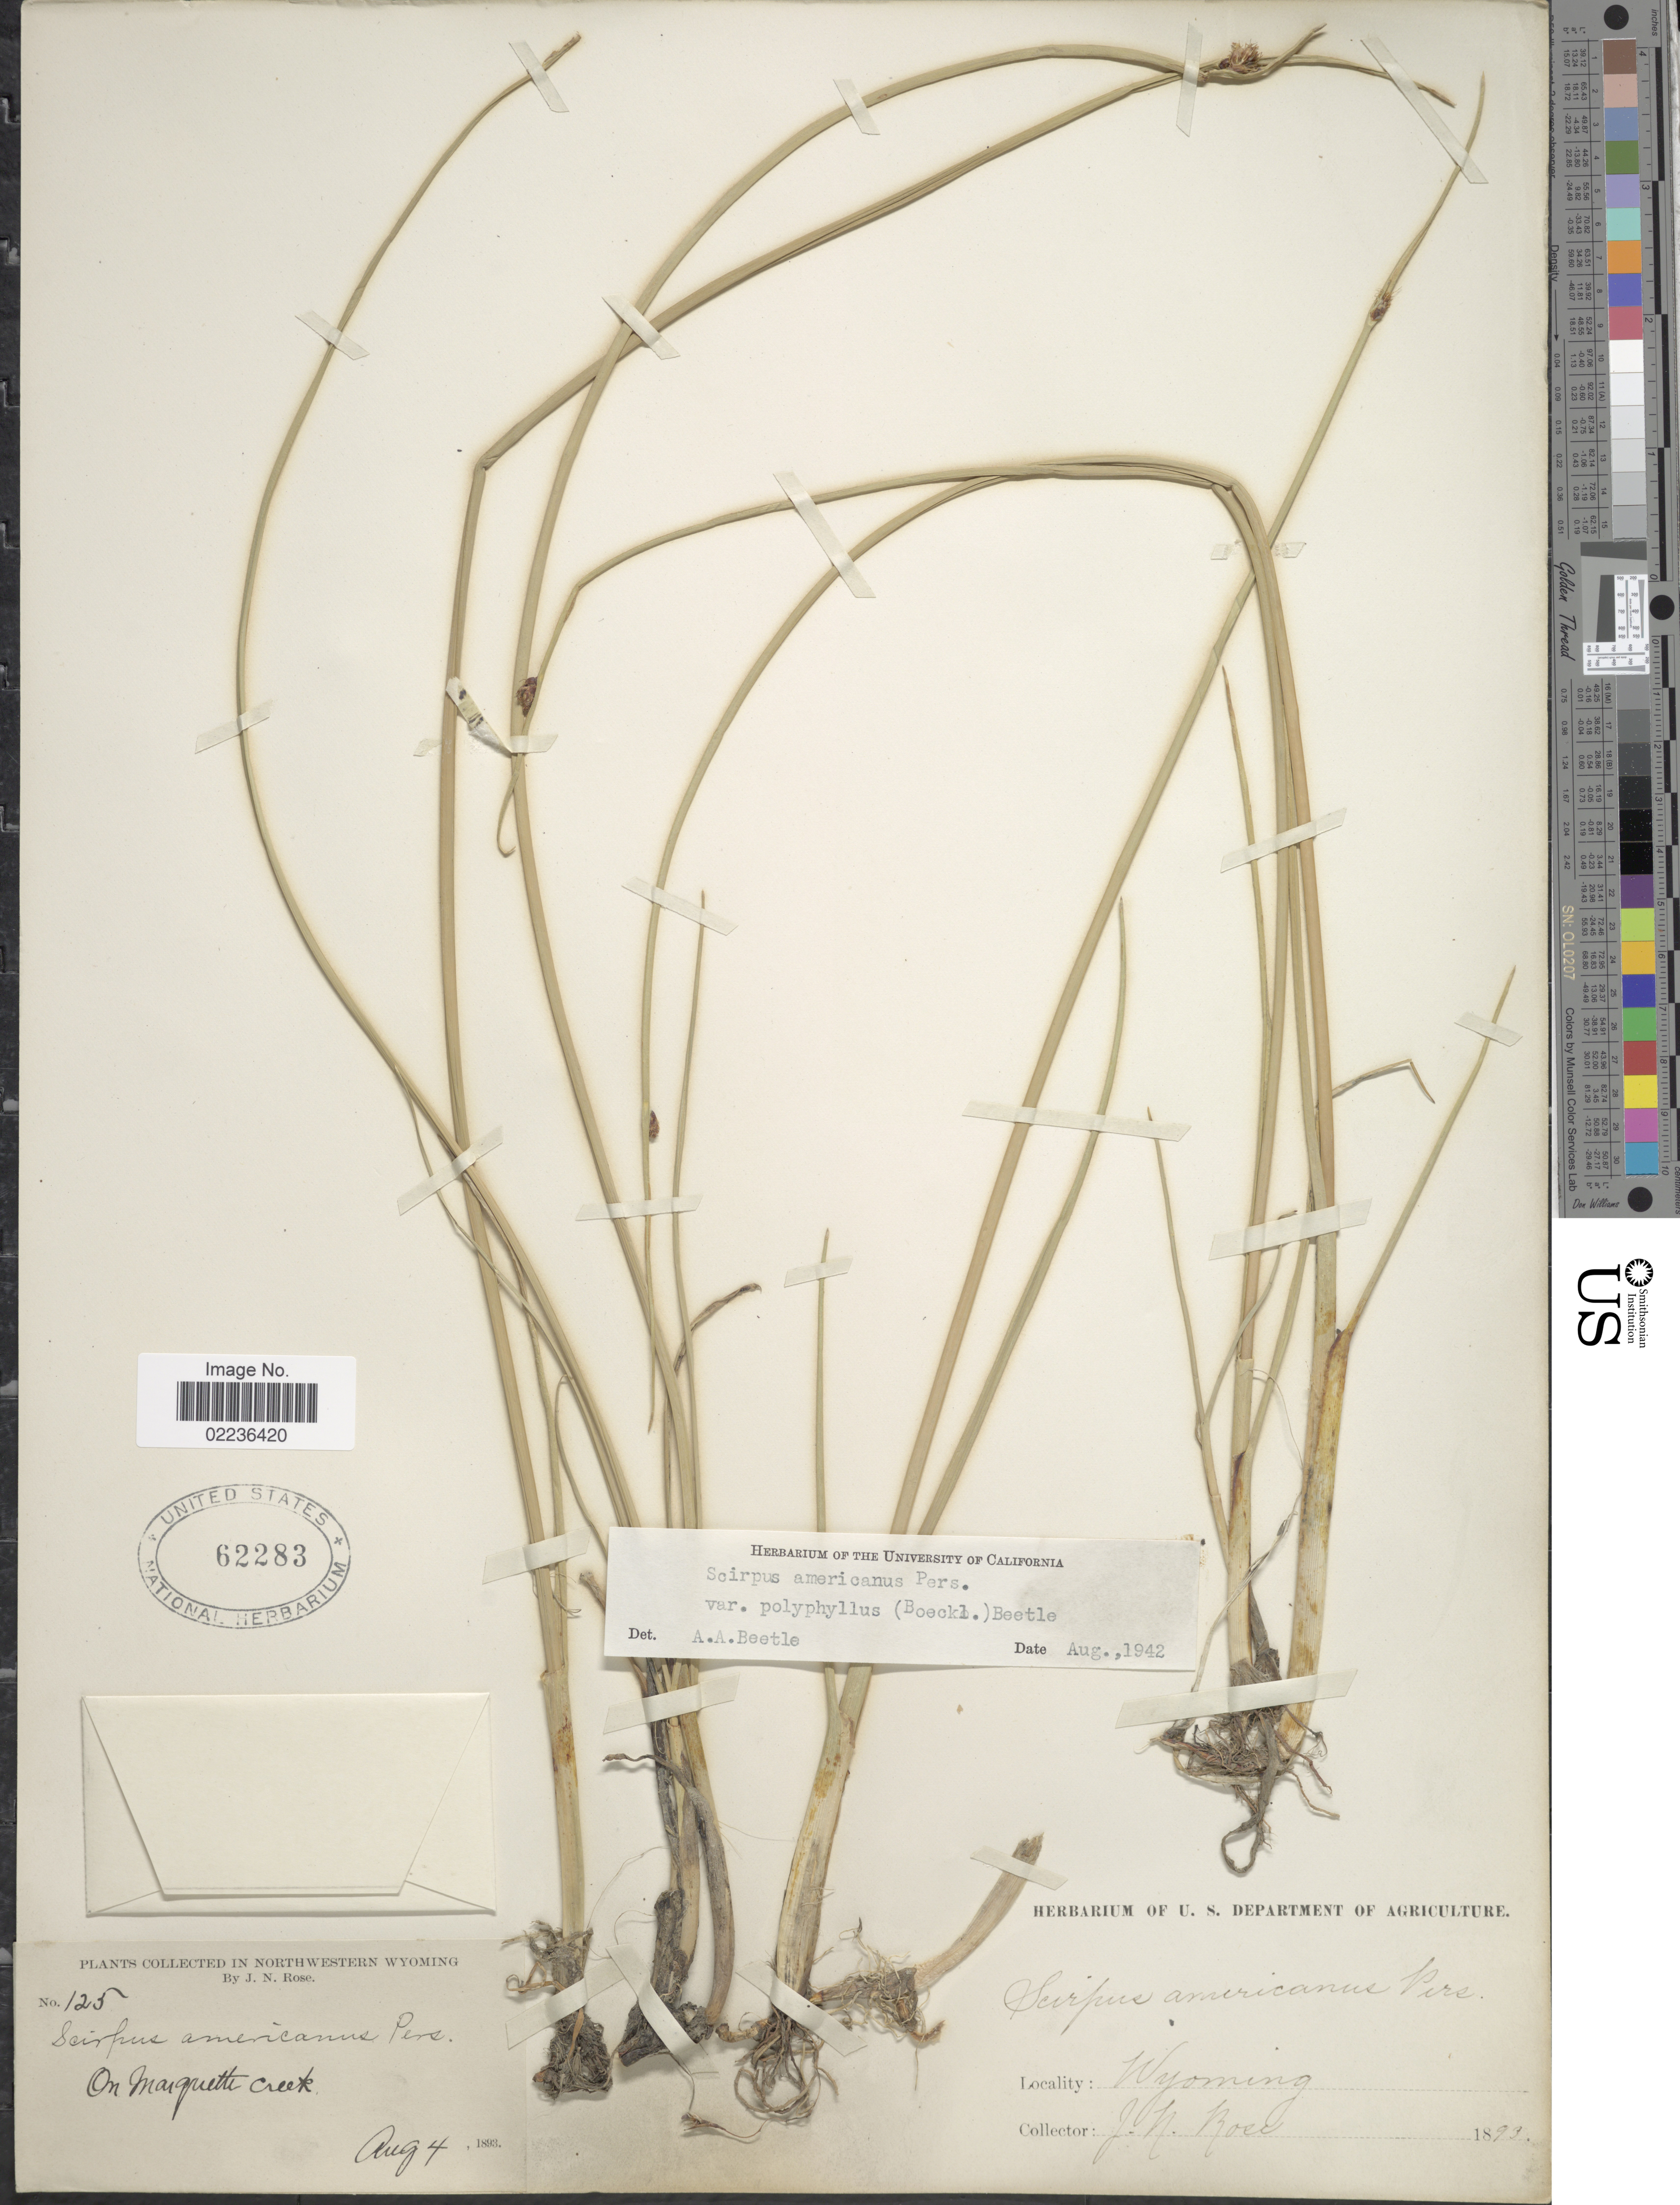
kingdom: Plantae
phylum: Tracheophyta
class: Liliopsida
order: Poales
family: Cyperaceae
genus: Schoenoplectus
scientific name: Schoenoplectus pungens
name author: (Vahl) Palla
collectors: J. N. Rose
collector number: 125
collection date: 1893-08-04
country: United States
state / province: Wyoming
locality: Northwestern Wyoming, on Marquette Creek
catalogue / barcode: US 62283